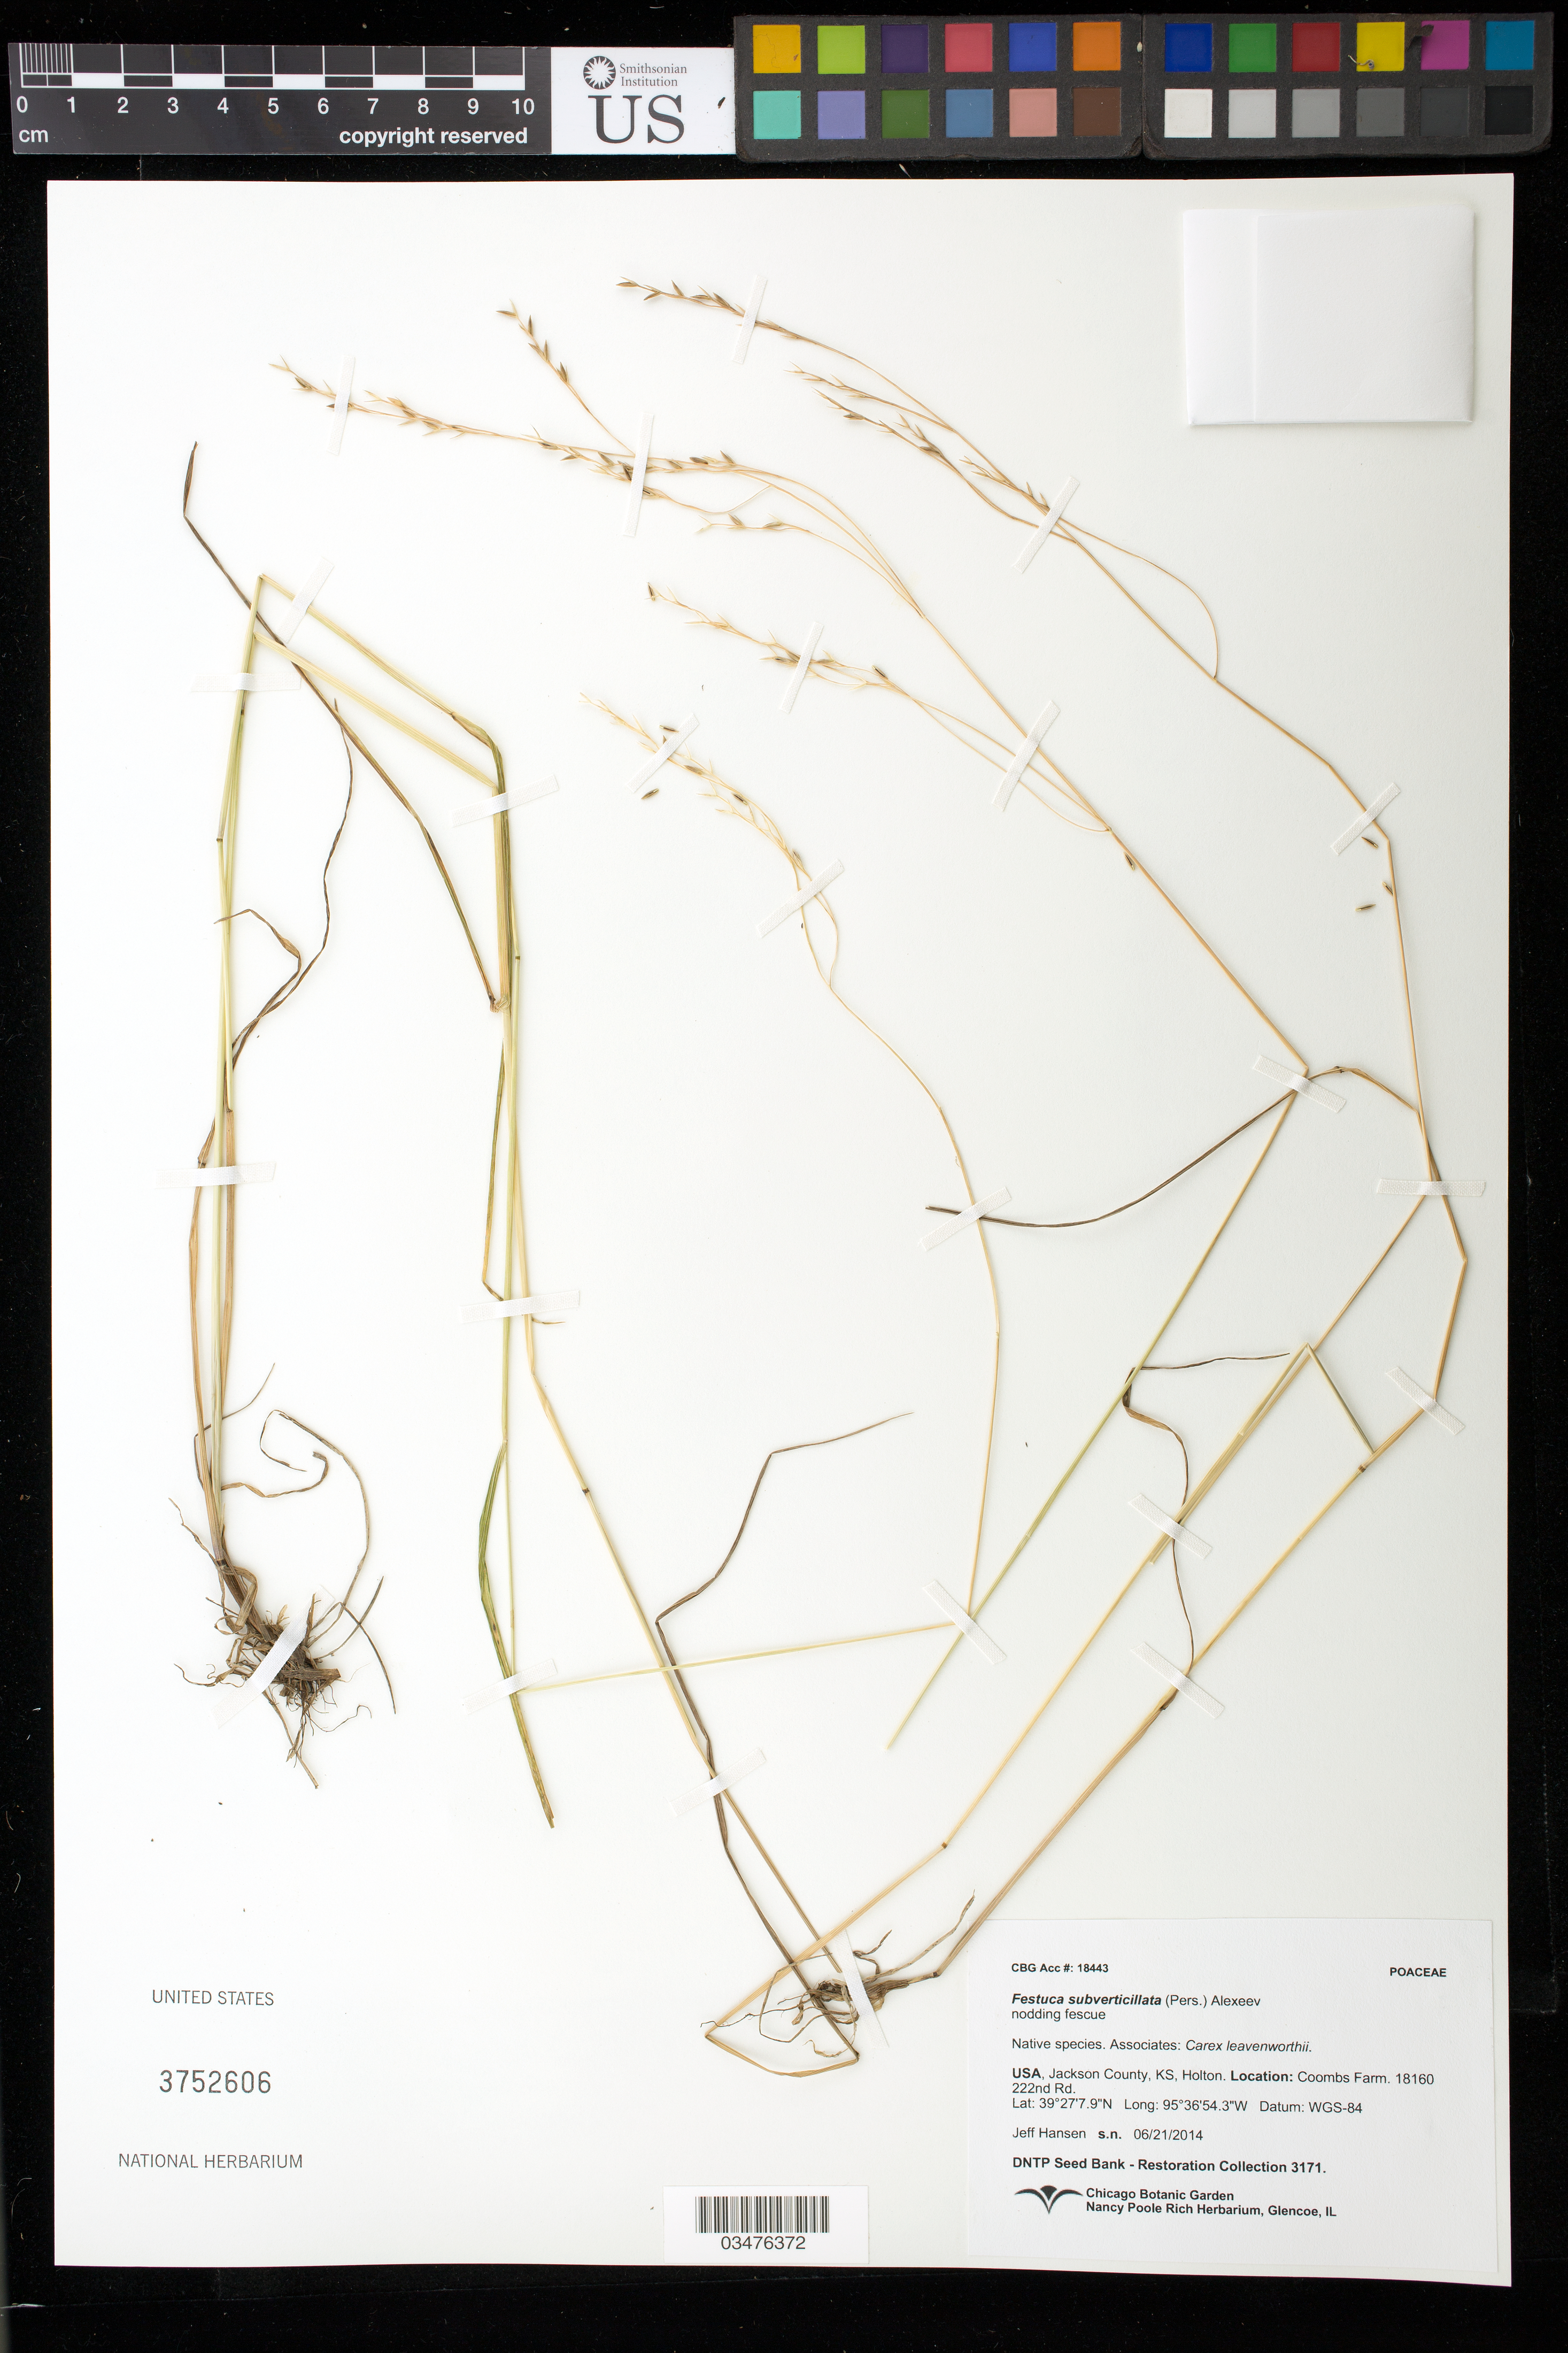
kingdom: Plantae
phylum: Tracheophyta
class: Liliopsida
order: Poales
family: Poaceae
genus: Festuca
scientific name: Festuca subverticillata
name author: (Pers.) E.B. Alexeev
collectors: J. Hansen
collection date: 2014-06-21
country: United States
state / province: Kansas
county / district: Jackson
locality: Holton. Coombs Farm.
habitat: With Carex leavenworthii.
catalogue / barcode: US 3752606